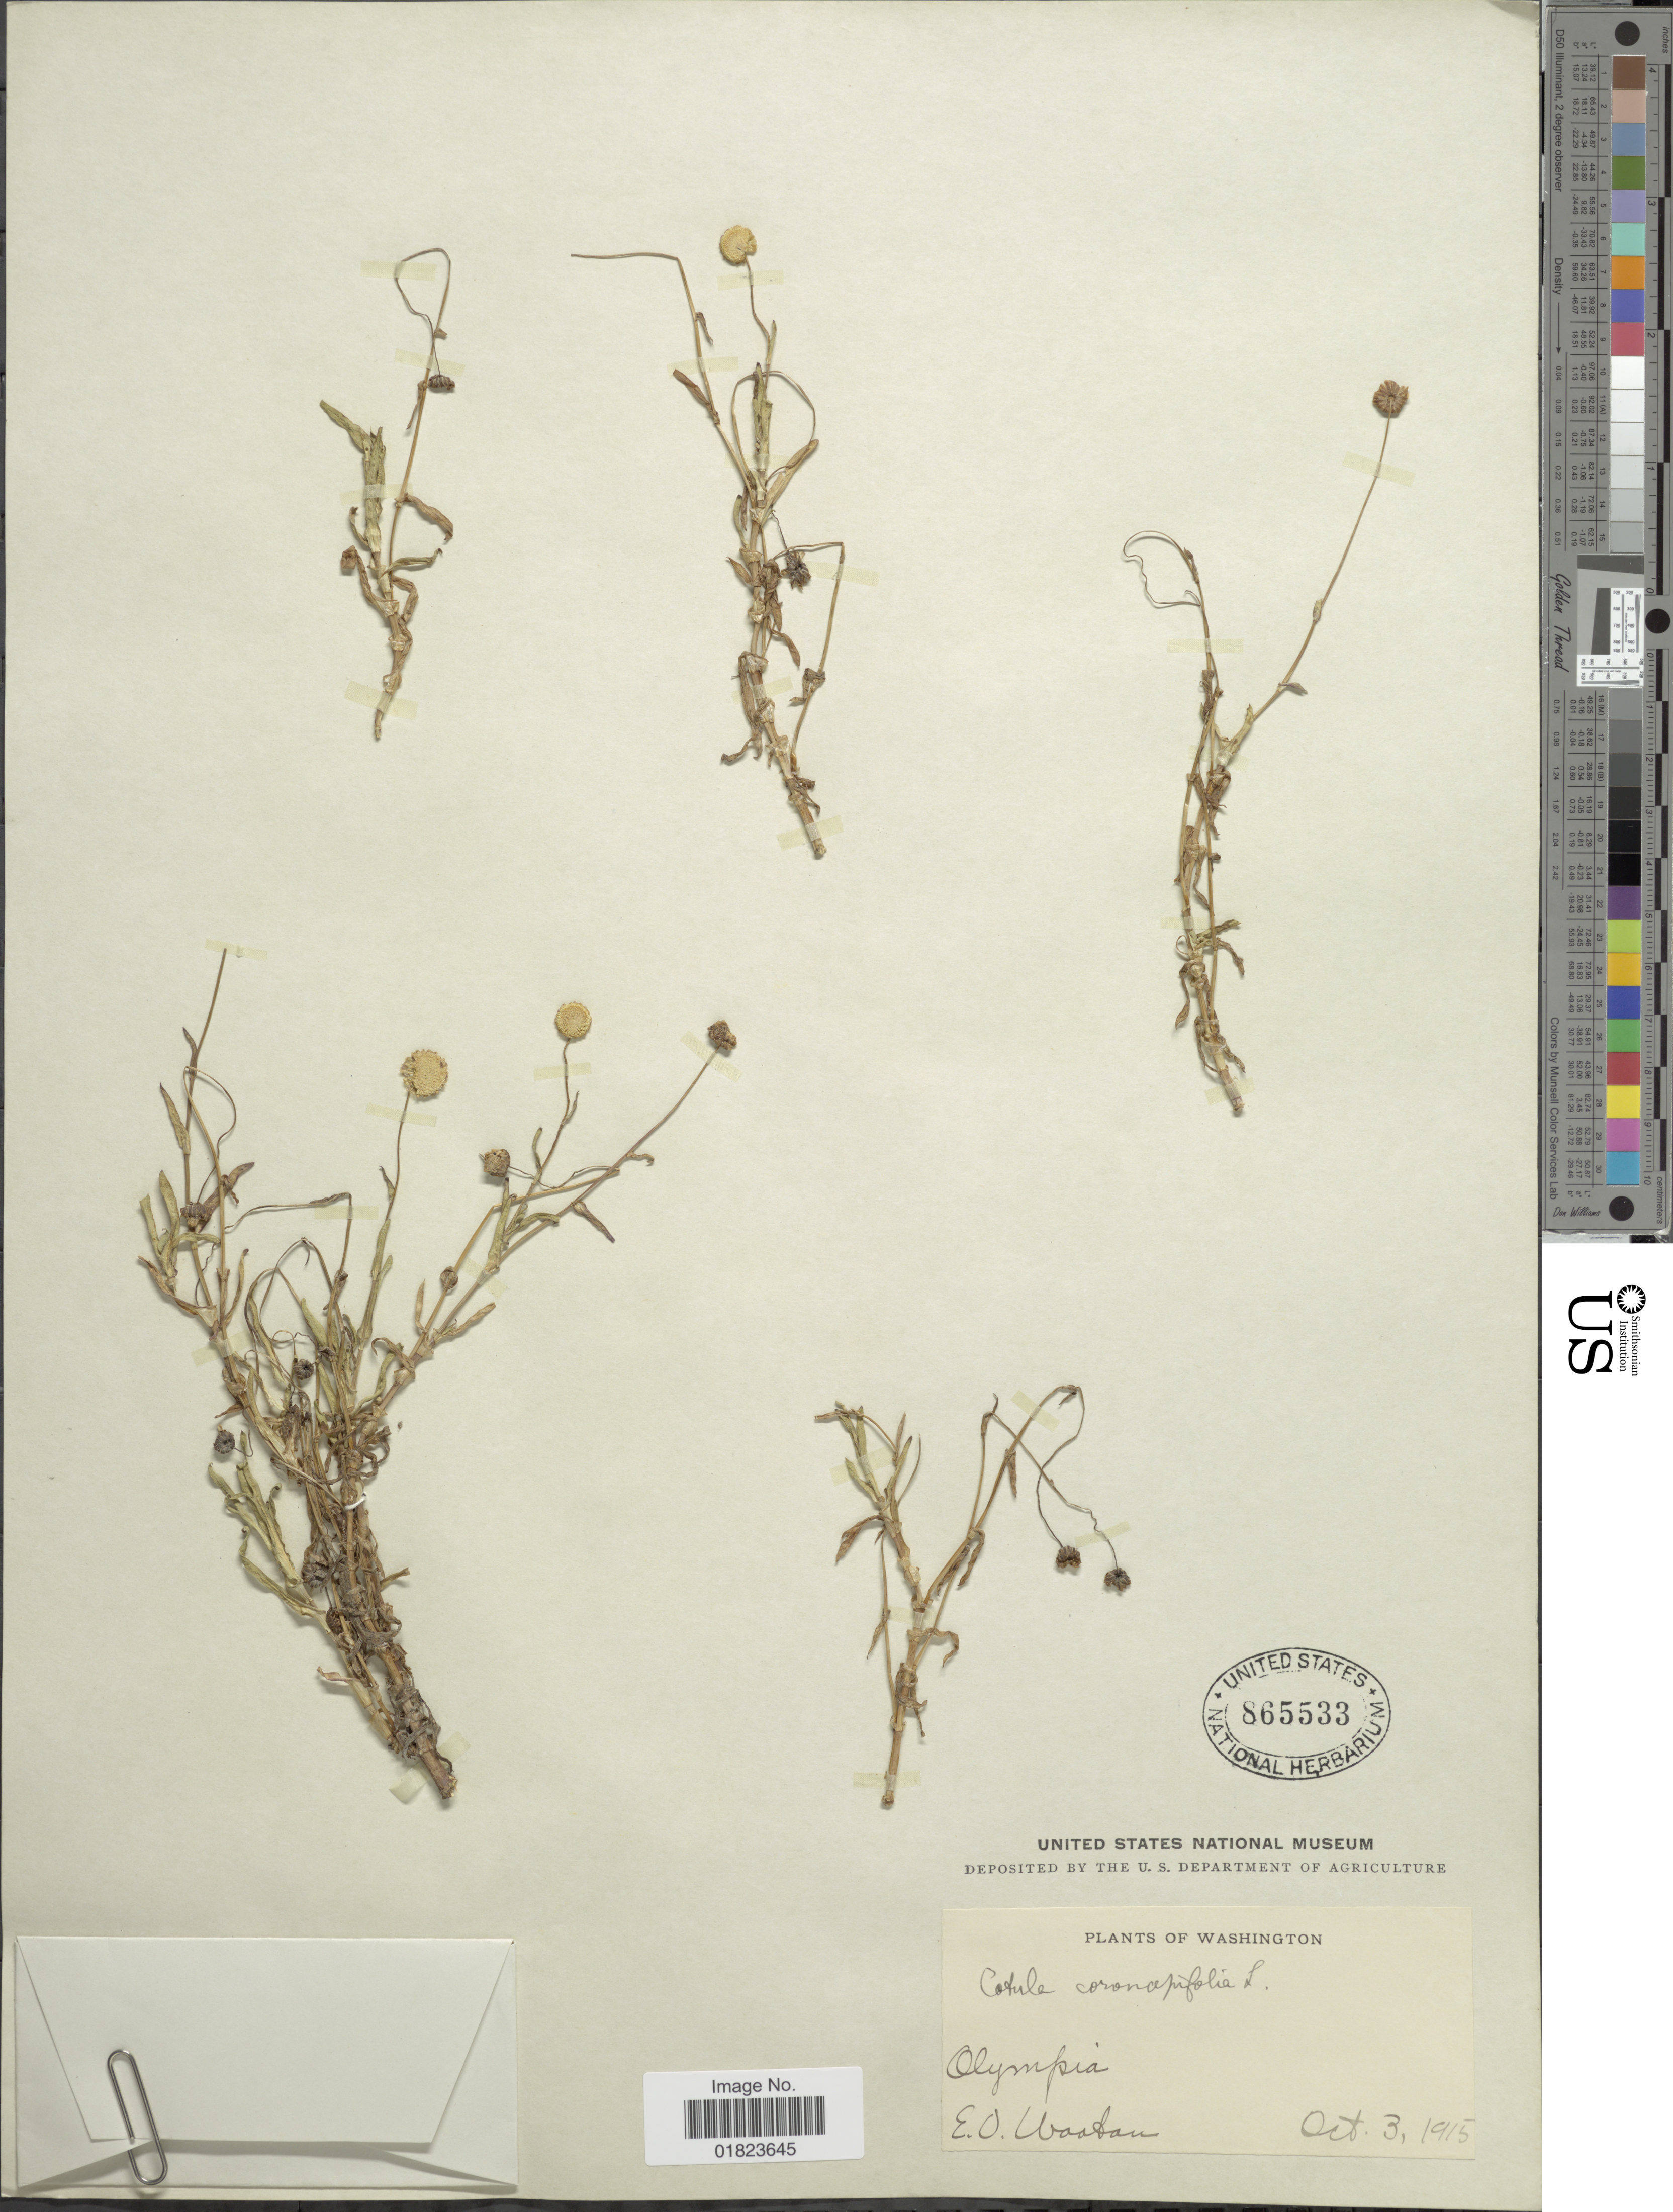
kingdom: Plantae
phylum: Tracheophyta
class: Magnoliopsida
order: Asterales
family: Asteraceae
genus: Cotula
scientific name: Cotula coronopifolia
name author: L.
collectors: E. O. Wooton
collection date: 1915-10-03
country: United States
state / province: Washington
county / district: Thurston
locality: Olympia. Washington.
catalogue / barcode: US 865533